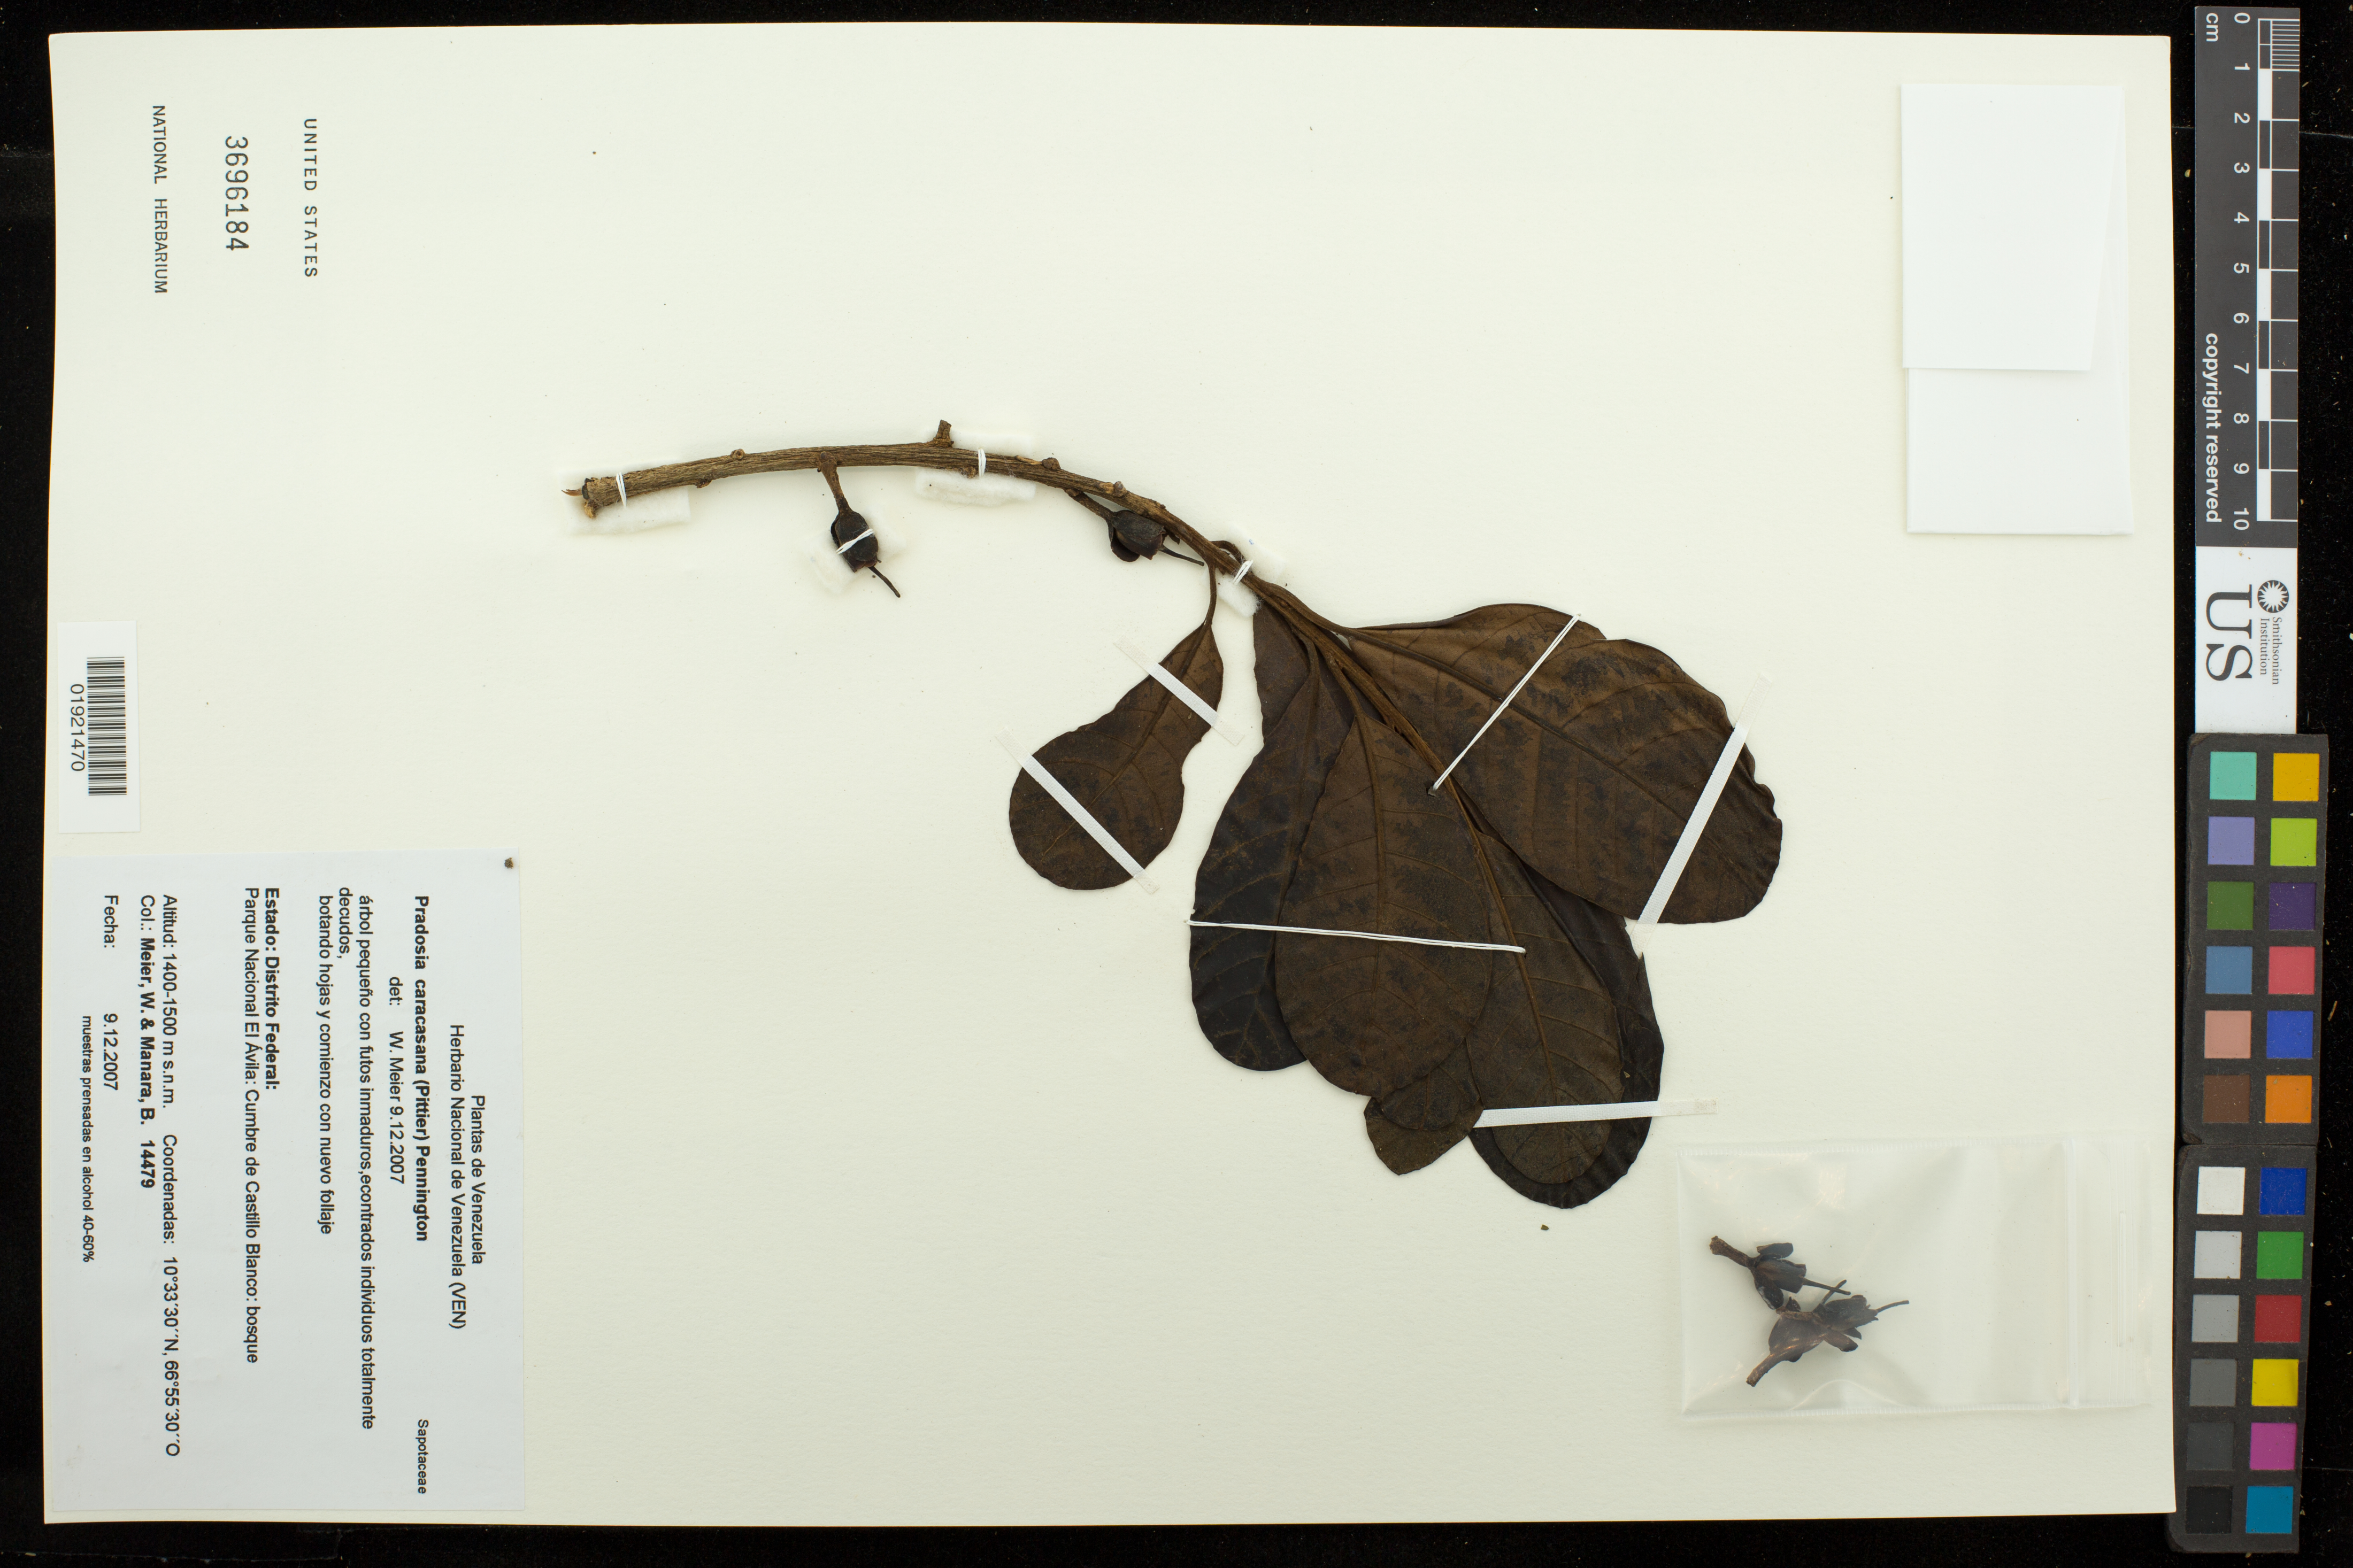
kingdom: Plantae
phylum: Tracheophyta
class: Magnoliopsida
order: Ericales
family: Sapotaceae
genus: Pradosia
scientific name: Pradosia caracasana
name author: (Pittier) T.D. Penn.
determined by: Meier, Winfried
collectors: W. Meier & B. Manara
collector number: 14479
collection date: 2007-12-09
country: Venezuela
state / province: Miranda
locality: Parque Nacional El Avila: Cumbre de Castillo Blanco.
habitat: Bosque.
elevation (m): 1400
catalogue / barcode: US 3696184